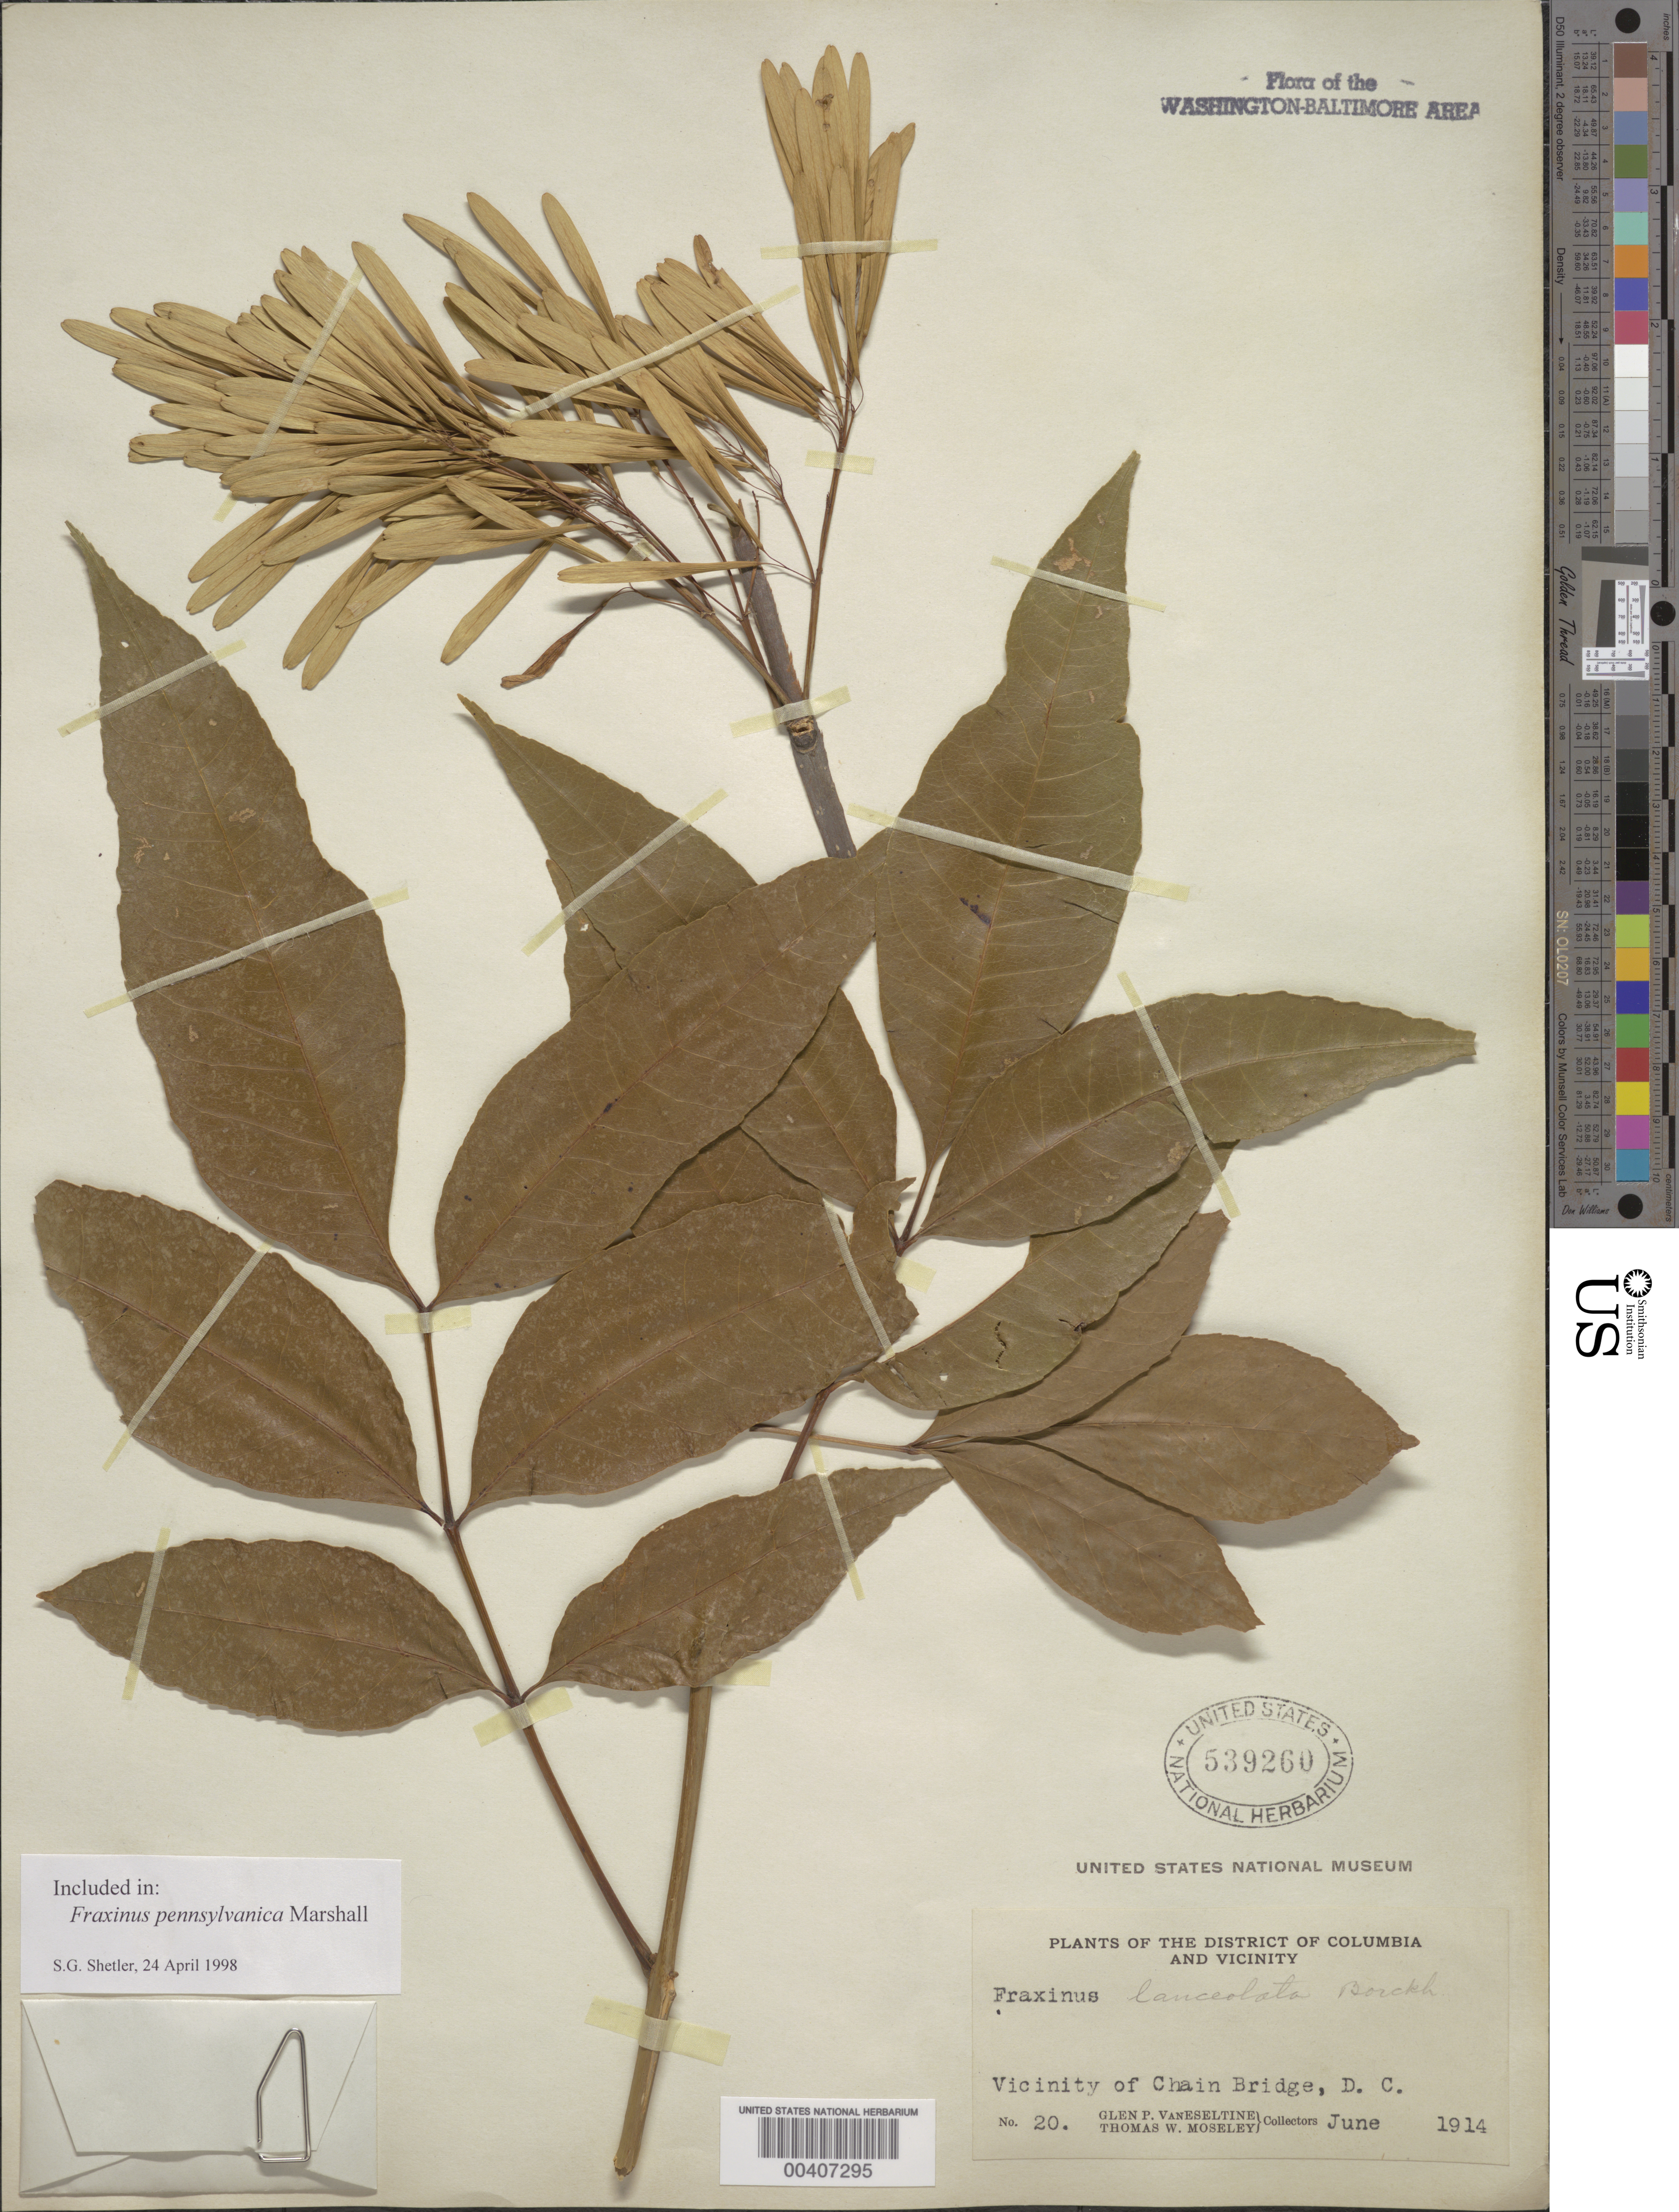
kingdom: Plantae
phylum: Tracheophyta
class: Magnoliopsida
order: Lamiales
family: Oleaceae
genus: Fraxinus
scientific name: Fraxinus pennsylvanica var. subintegerrima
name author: Marshall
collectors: G. P. Van Eseltine & T. Moseley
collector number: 20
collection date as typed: Jun 1914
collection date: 1914-06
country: United States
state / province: District of Columbia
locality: Chain Bridge vicinity C. and O. Canal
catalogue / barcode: US 539260